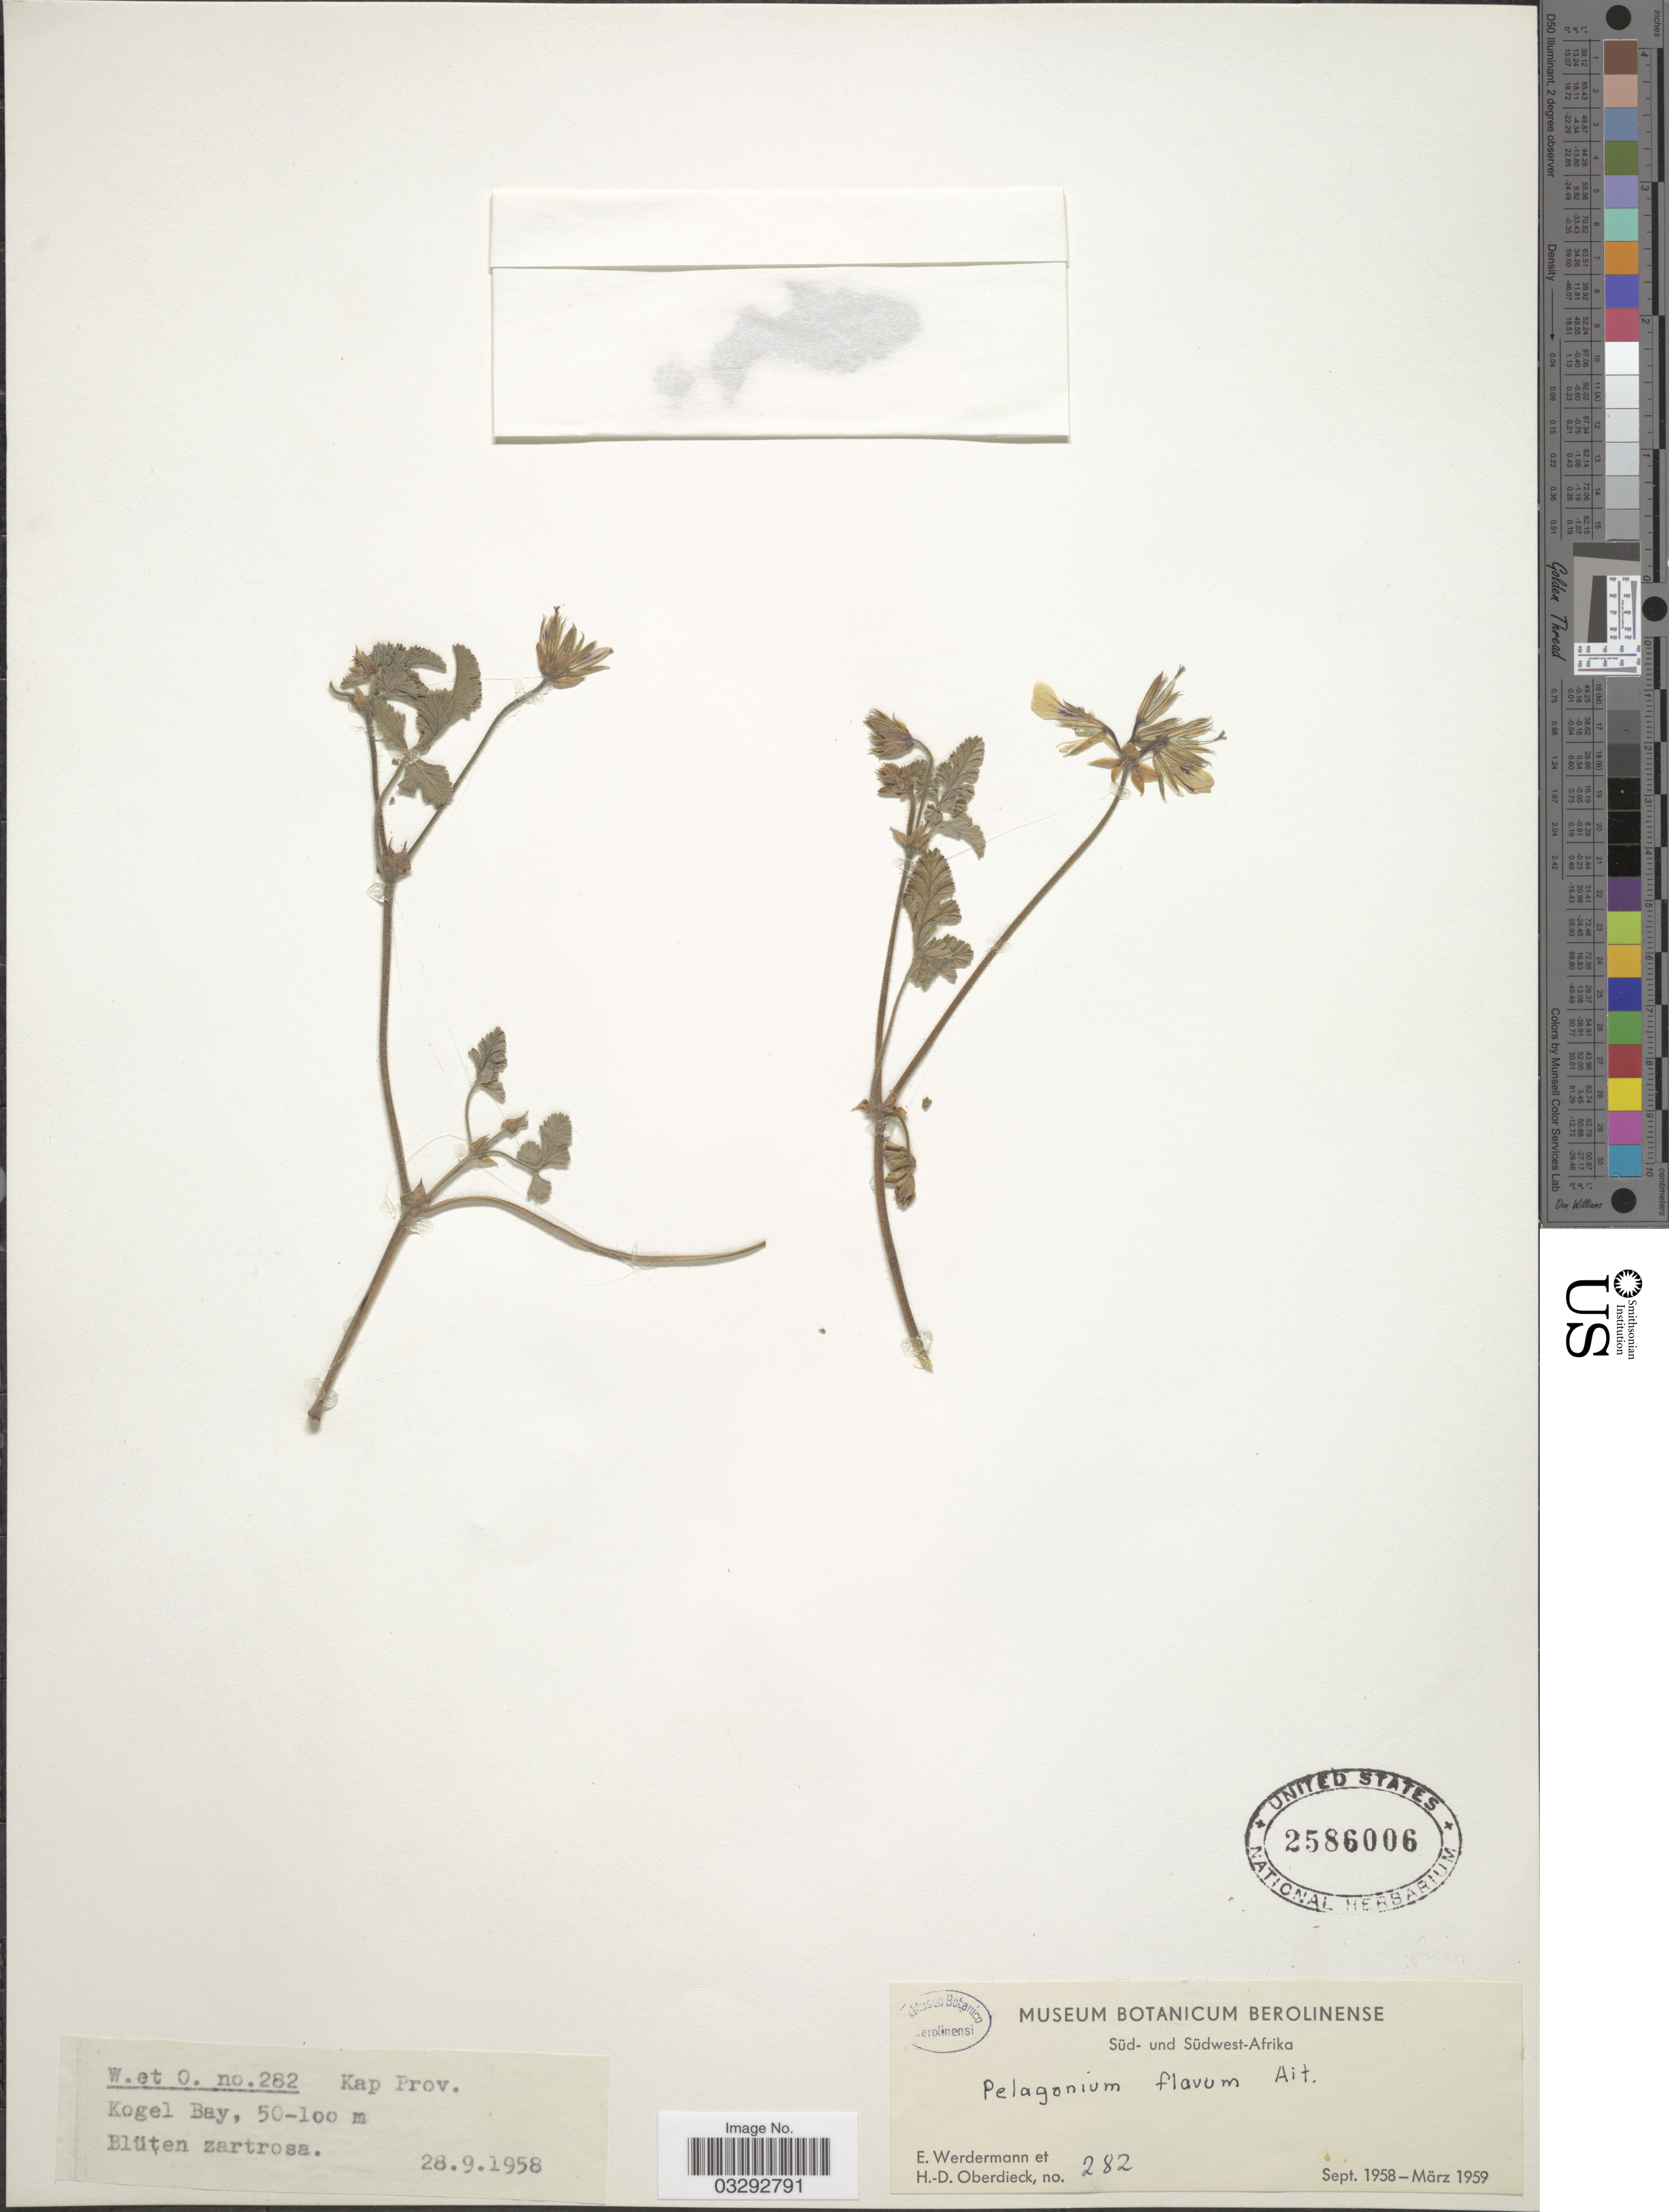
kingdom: Plantae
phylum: Tracheophyta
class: Magnoliopsida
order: Geraniales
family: Geraniaceae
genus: Pelargonium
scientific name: Pelargonium flavum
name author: (L.) L'Hér.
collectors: E. Werdermann & H. Oberdieck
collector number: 282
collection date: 1958-09-28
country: South Africa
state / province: Western Cape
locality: Kap Prov., Kogel Bay.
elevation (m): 50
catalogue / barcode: US 2586006